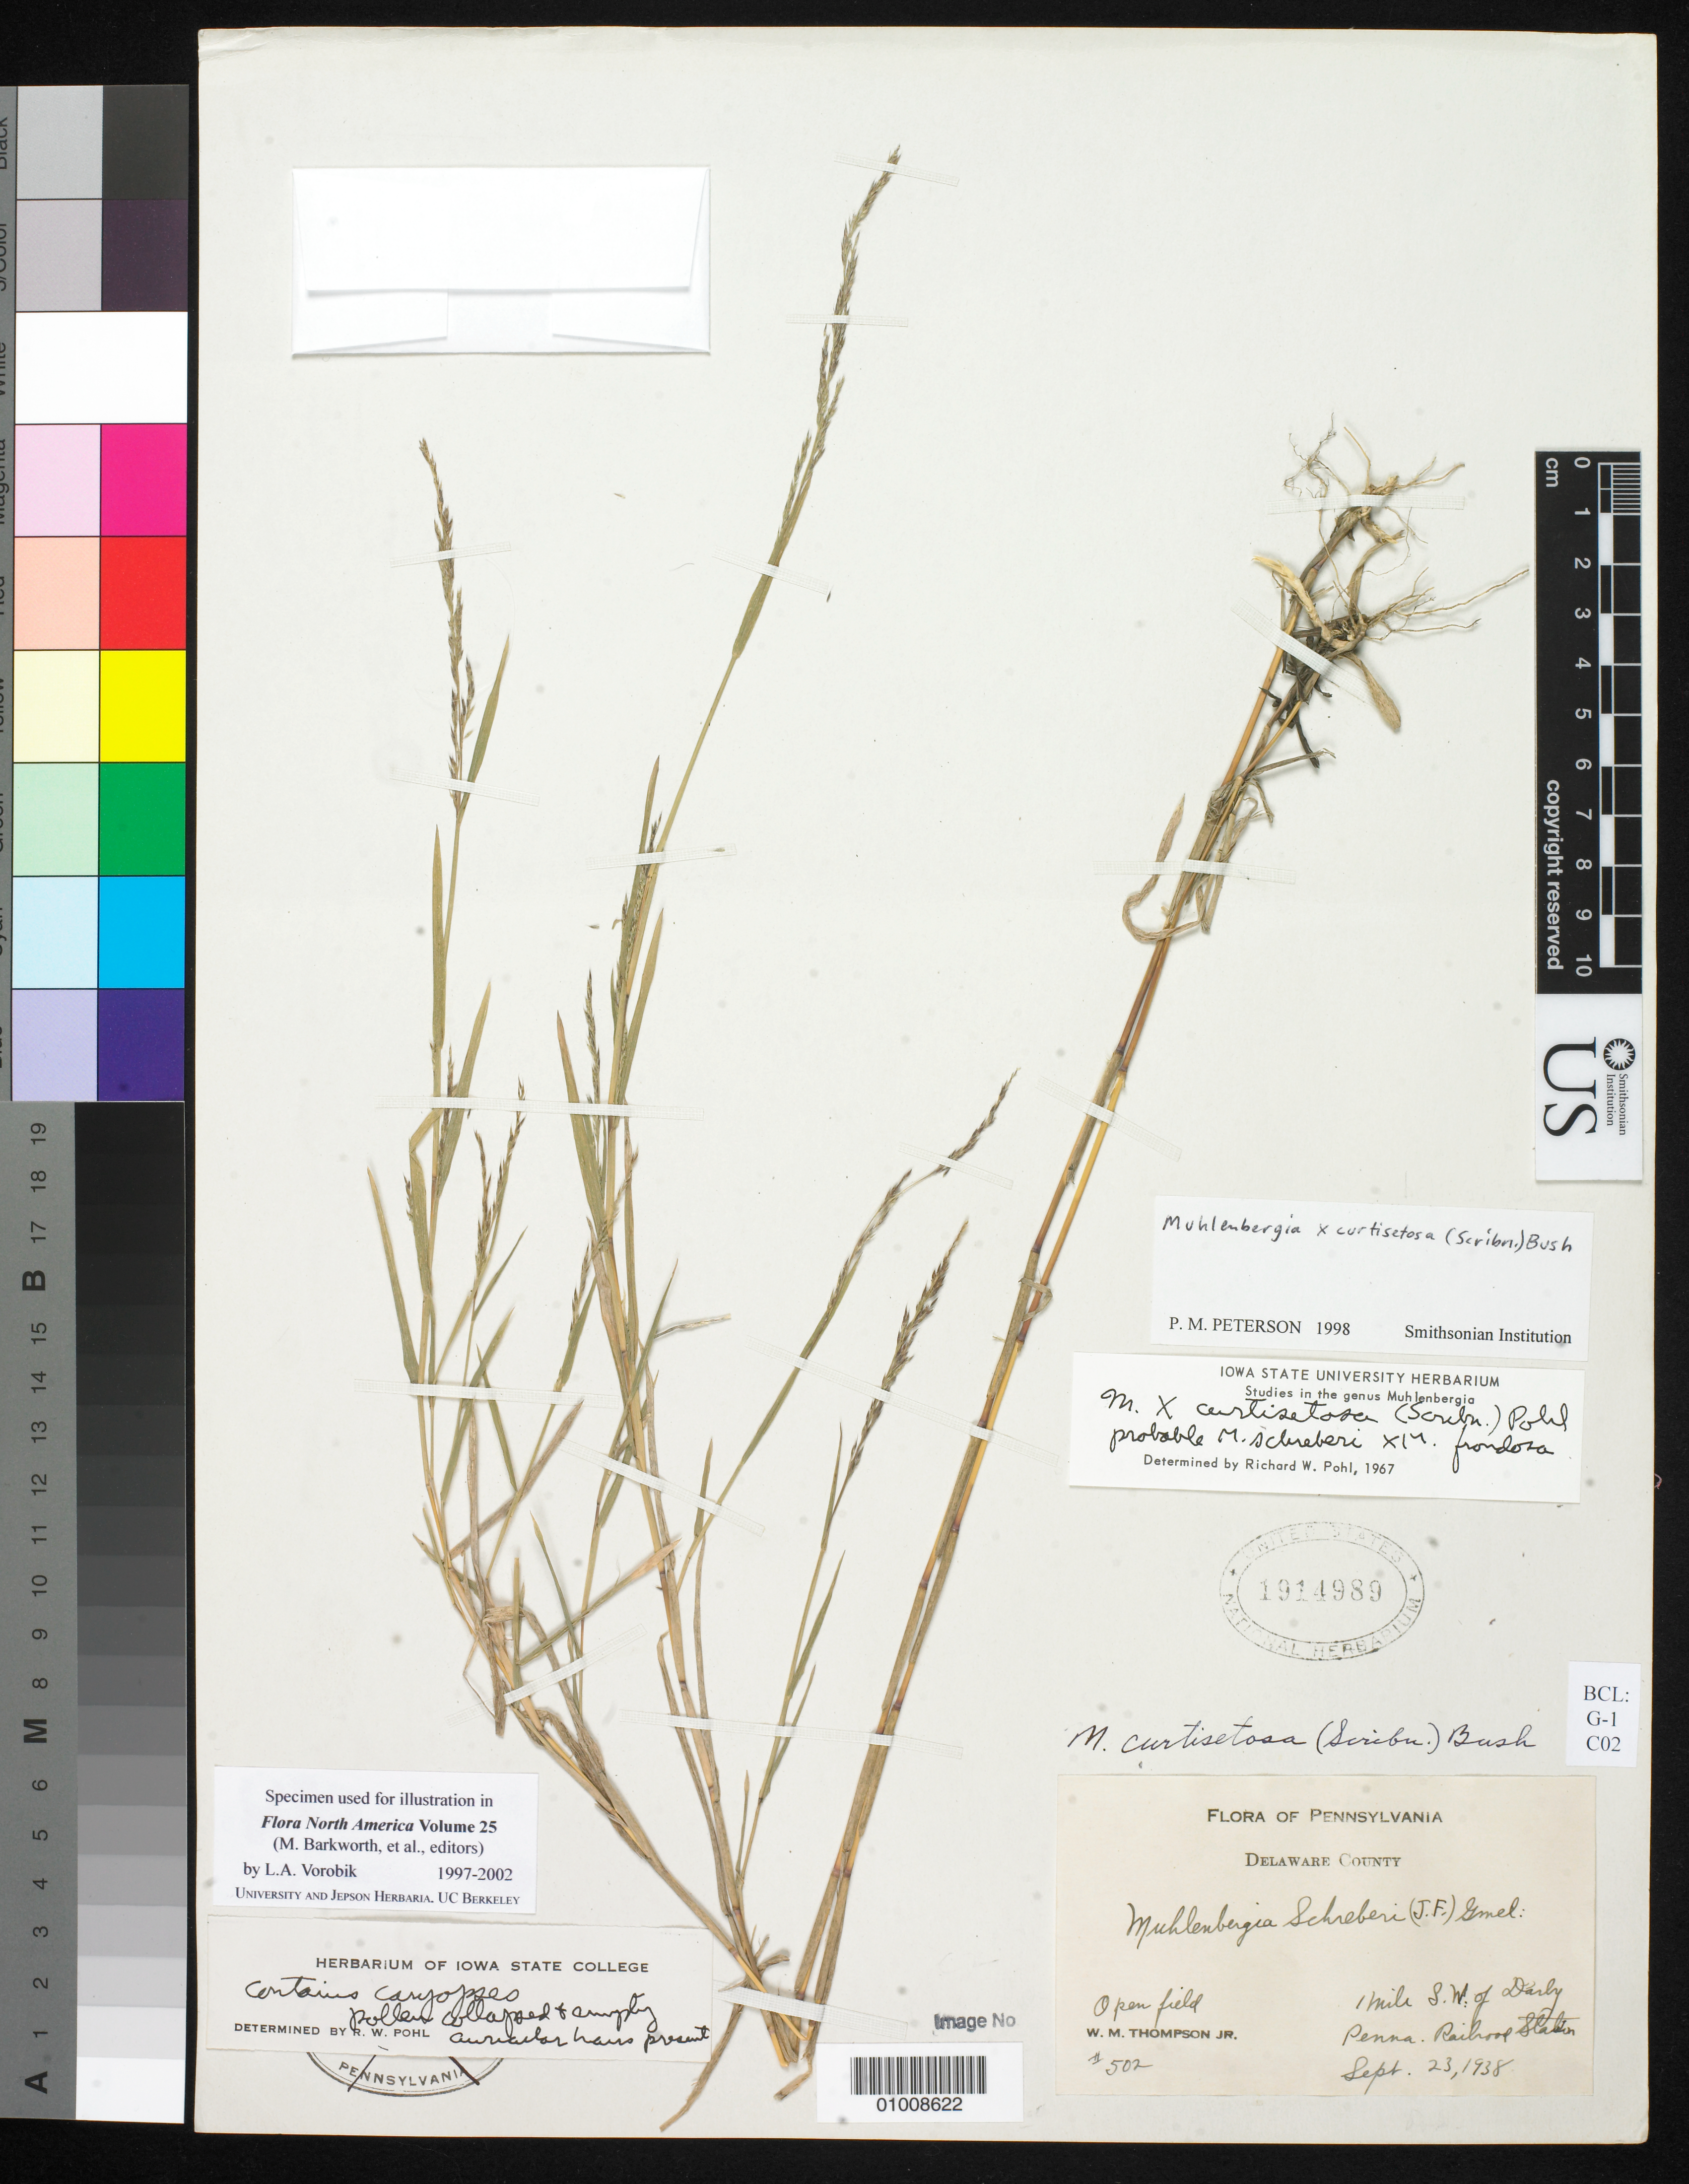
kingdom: Plantae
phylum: Tracheophyta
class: Liliopsida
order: Poales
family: Poaceae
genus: Muhlenbergia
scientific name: Muhlenbergia curtisetosa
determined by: Peterson, Paul M., (BOT), Smithsonian Institution - National Museum of Natural History (UNITED STATES)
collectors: W. M. Thompson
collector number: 502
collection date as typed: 23 Sep 1938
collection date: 1938-09-23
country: United States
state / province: Pennsylvania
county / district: Delaware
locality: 1 mi SW of Darby, PA Railroad Station.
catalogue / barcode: US 1914989